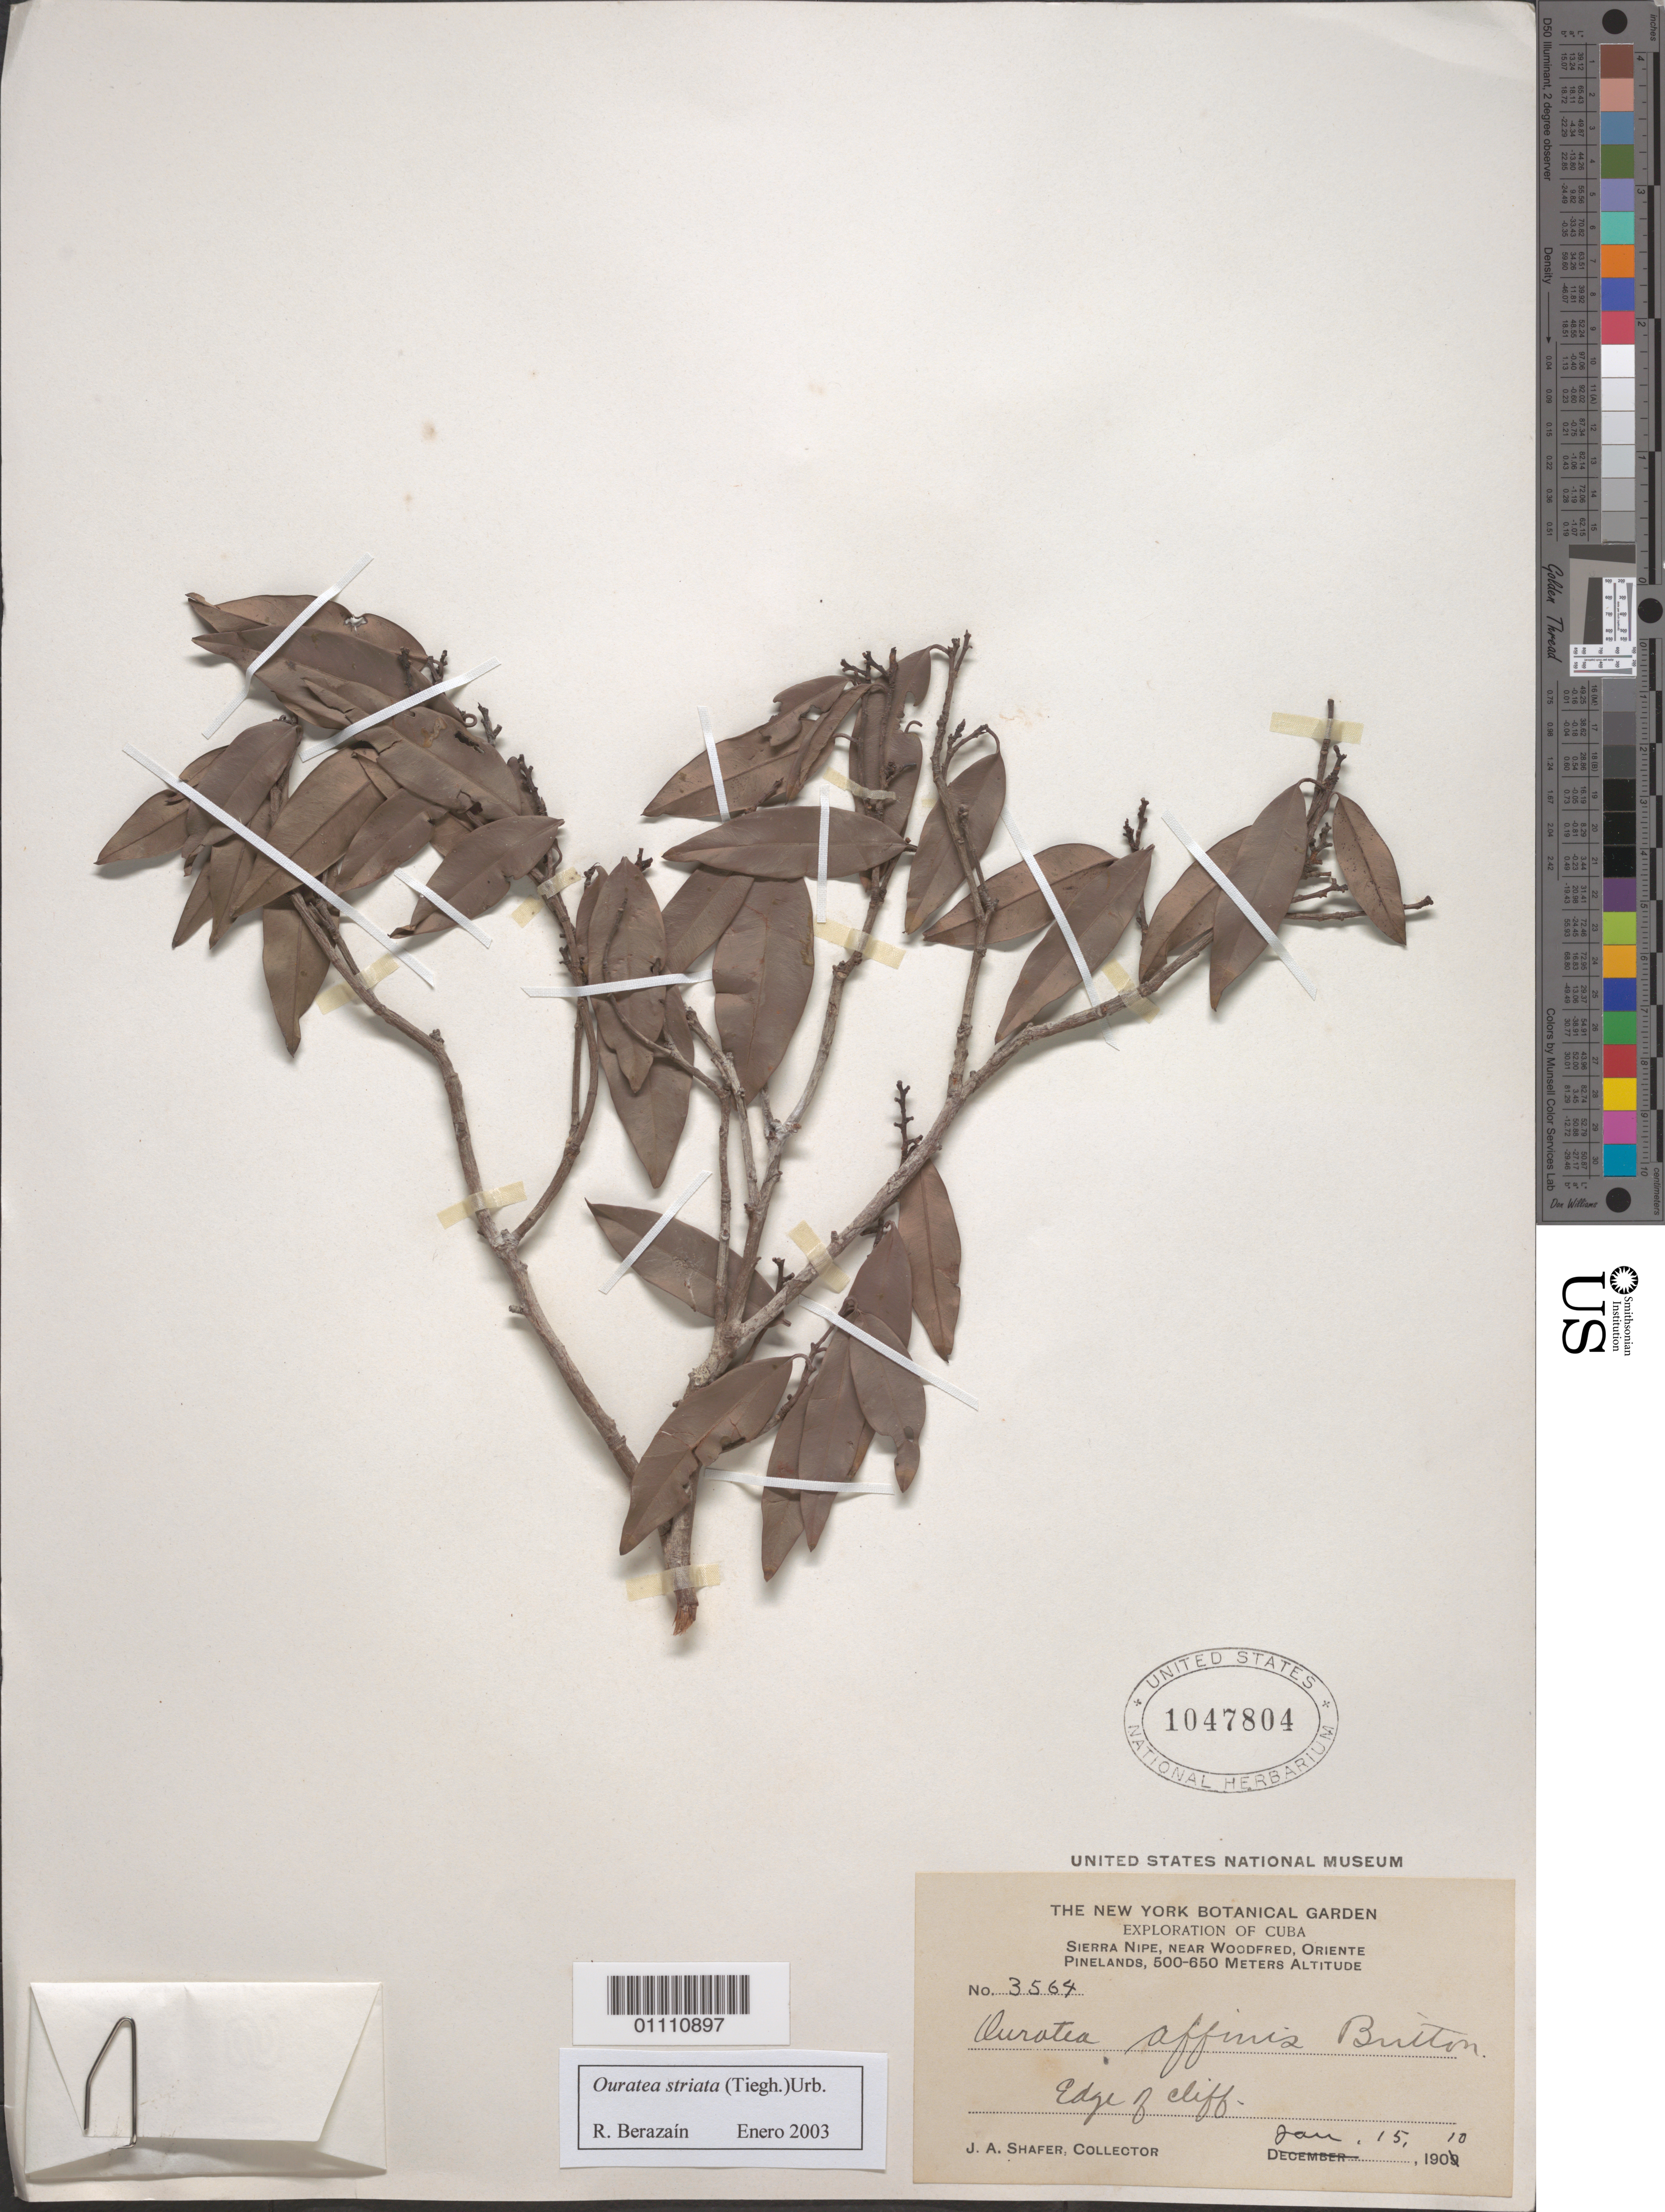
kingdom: Plantae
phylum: Tracheophyta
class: Magnoliopsida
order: Malpighiales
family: Ochnaceae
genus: Ouratea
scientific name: Ouratea striata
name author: (Tiegh.) Urb.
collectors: J. A. Shafer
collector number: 3564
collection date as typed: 15 Jan 1910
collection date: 1910-01-15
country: Cuba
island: Cuba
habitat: edge of cliff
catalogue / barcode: US 1047804